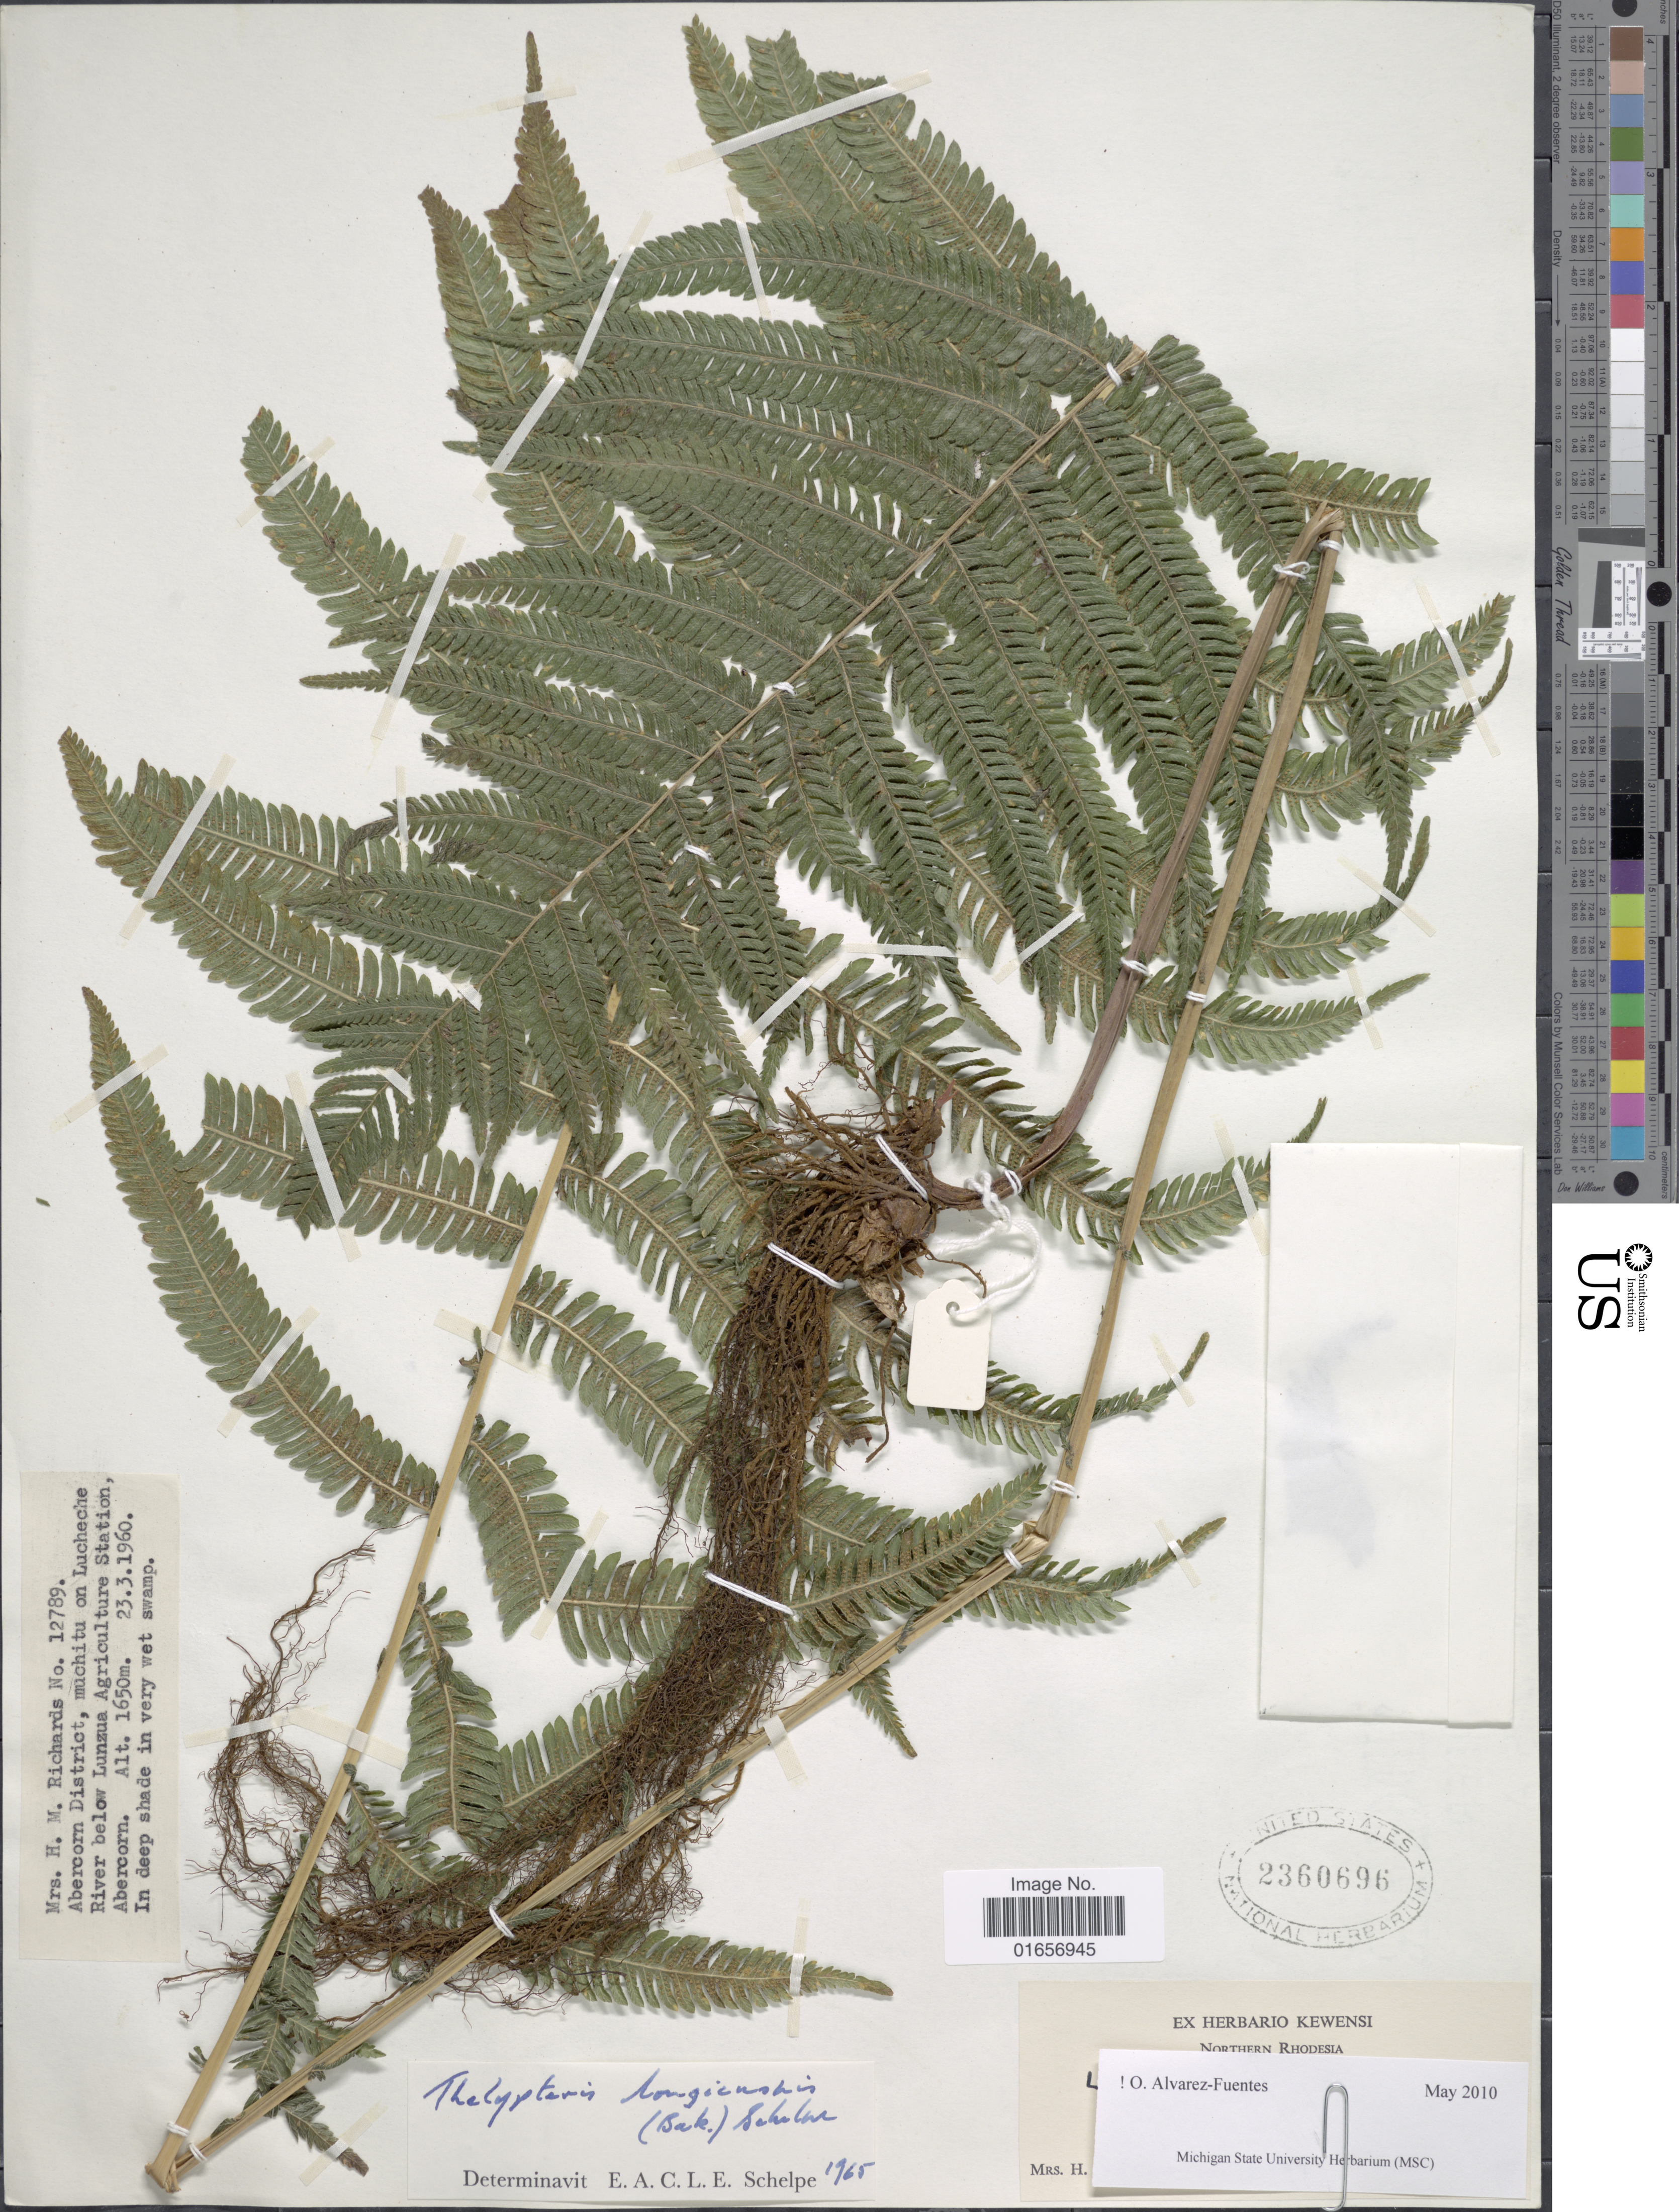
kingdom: Plantae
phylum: Tracheophyta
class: Polypodiopsida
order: Polypodiales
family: Thelypteridaceae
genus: Pseudocyclosorus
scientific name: Pseudocyclosorus pulcher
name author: (Bory ex Willd.) Holttum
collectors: H. Richards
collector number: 12789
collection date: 1960-03-23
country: Zimbabwe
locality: Northern Rhodesia, Abercorn District, michitu on Lucheche River below Lunzua Agriculture Station, Abercorn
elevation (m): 1650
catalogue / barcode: US 2360696